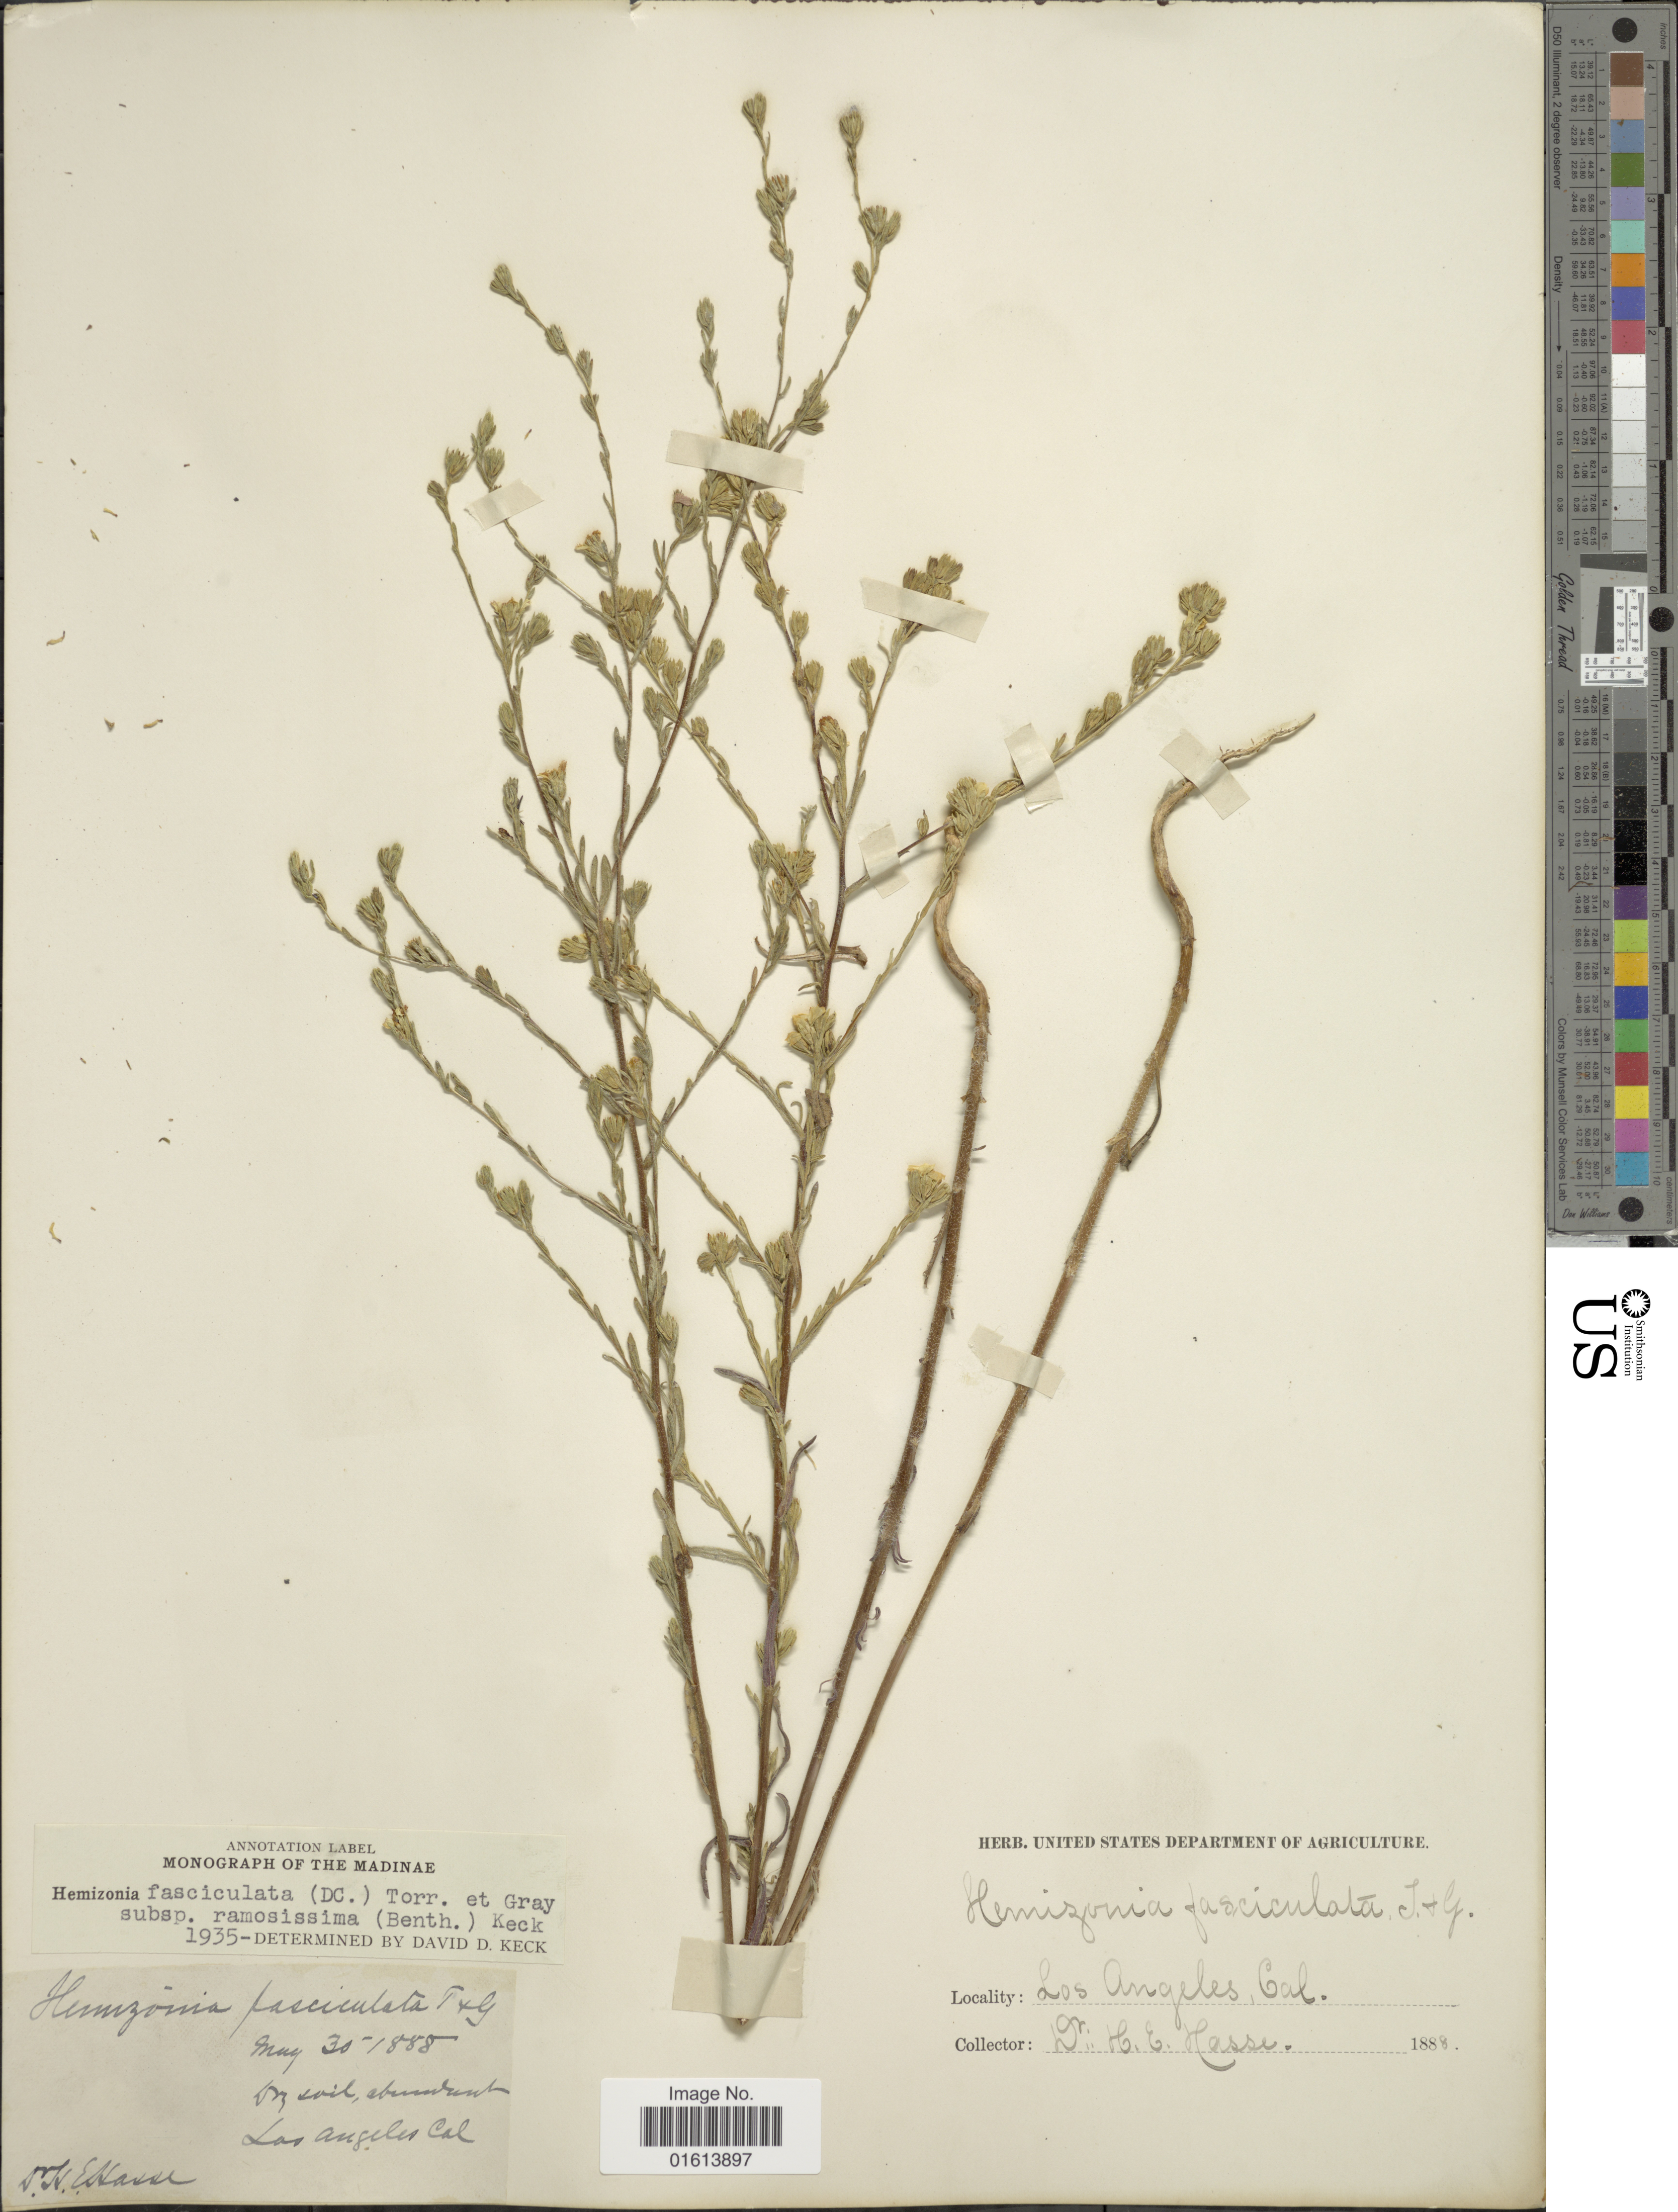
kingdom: Plantae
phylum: Tracheophyta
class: Magnoliopsida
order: Asterales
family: Asteraceae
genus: Hemizonia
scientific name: Hemizonia fasciculata subsp. ramosissima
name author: (Benth.) D.D. Keck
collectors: H. E. Hasse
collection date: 1888-05-30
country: United States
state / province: California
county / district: Los Angeles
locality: Los Angeles, Cal.